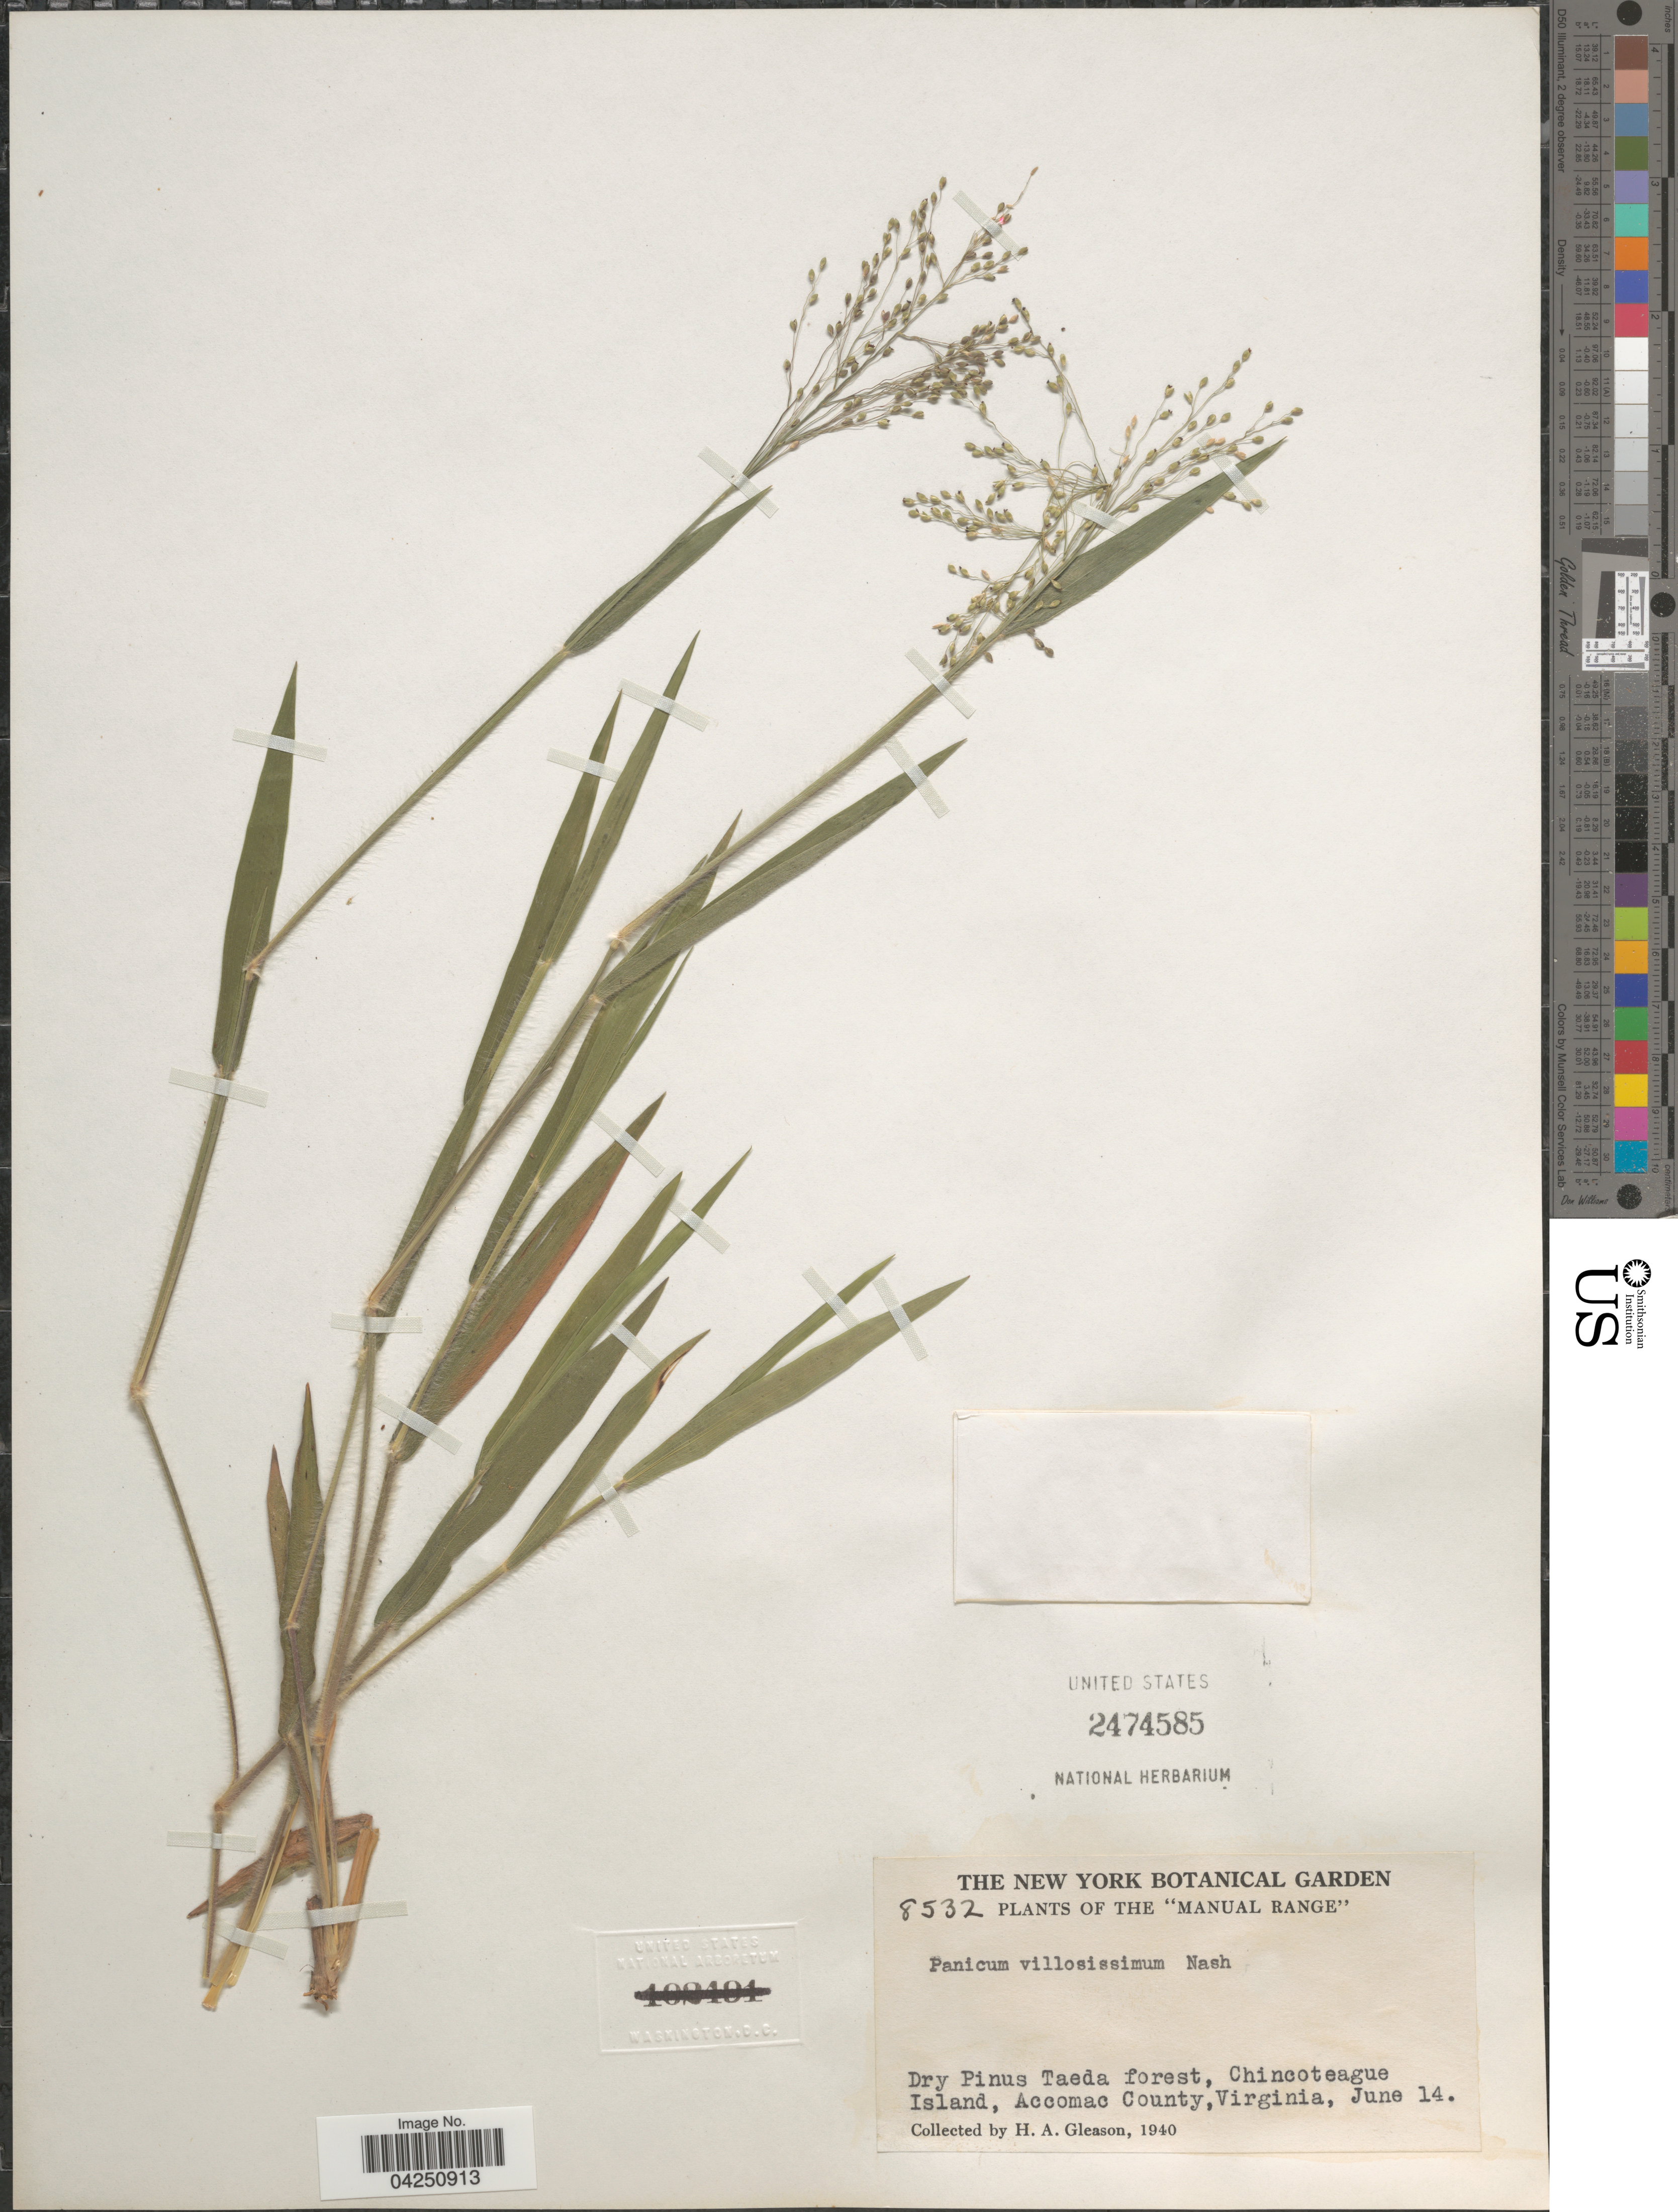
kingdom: Plantae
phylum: Tracheophyta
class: Liliopsida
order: Poales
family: Poaceae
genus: Dichanthelium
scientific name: Dichanthelium acuminatum var. acuminatum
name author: (Sw.) Gould & C.A. Clark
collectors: H. A. Gleason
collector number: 8532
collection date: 1940-06-14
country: United States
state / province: Virginia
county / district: Accomack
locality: The "Manual Range". Dry Pinus Taeda forest, Chincoteague Island, Accomac County.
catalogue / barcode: US 2474585